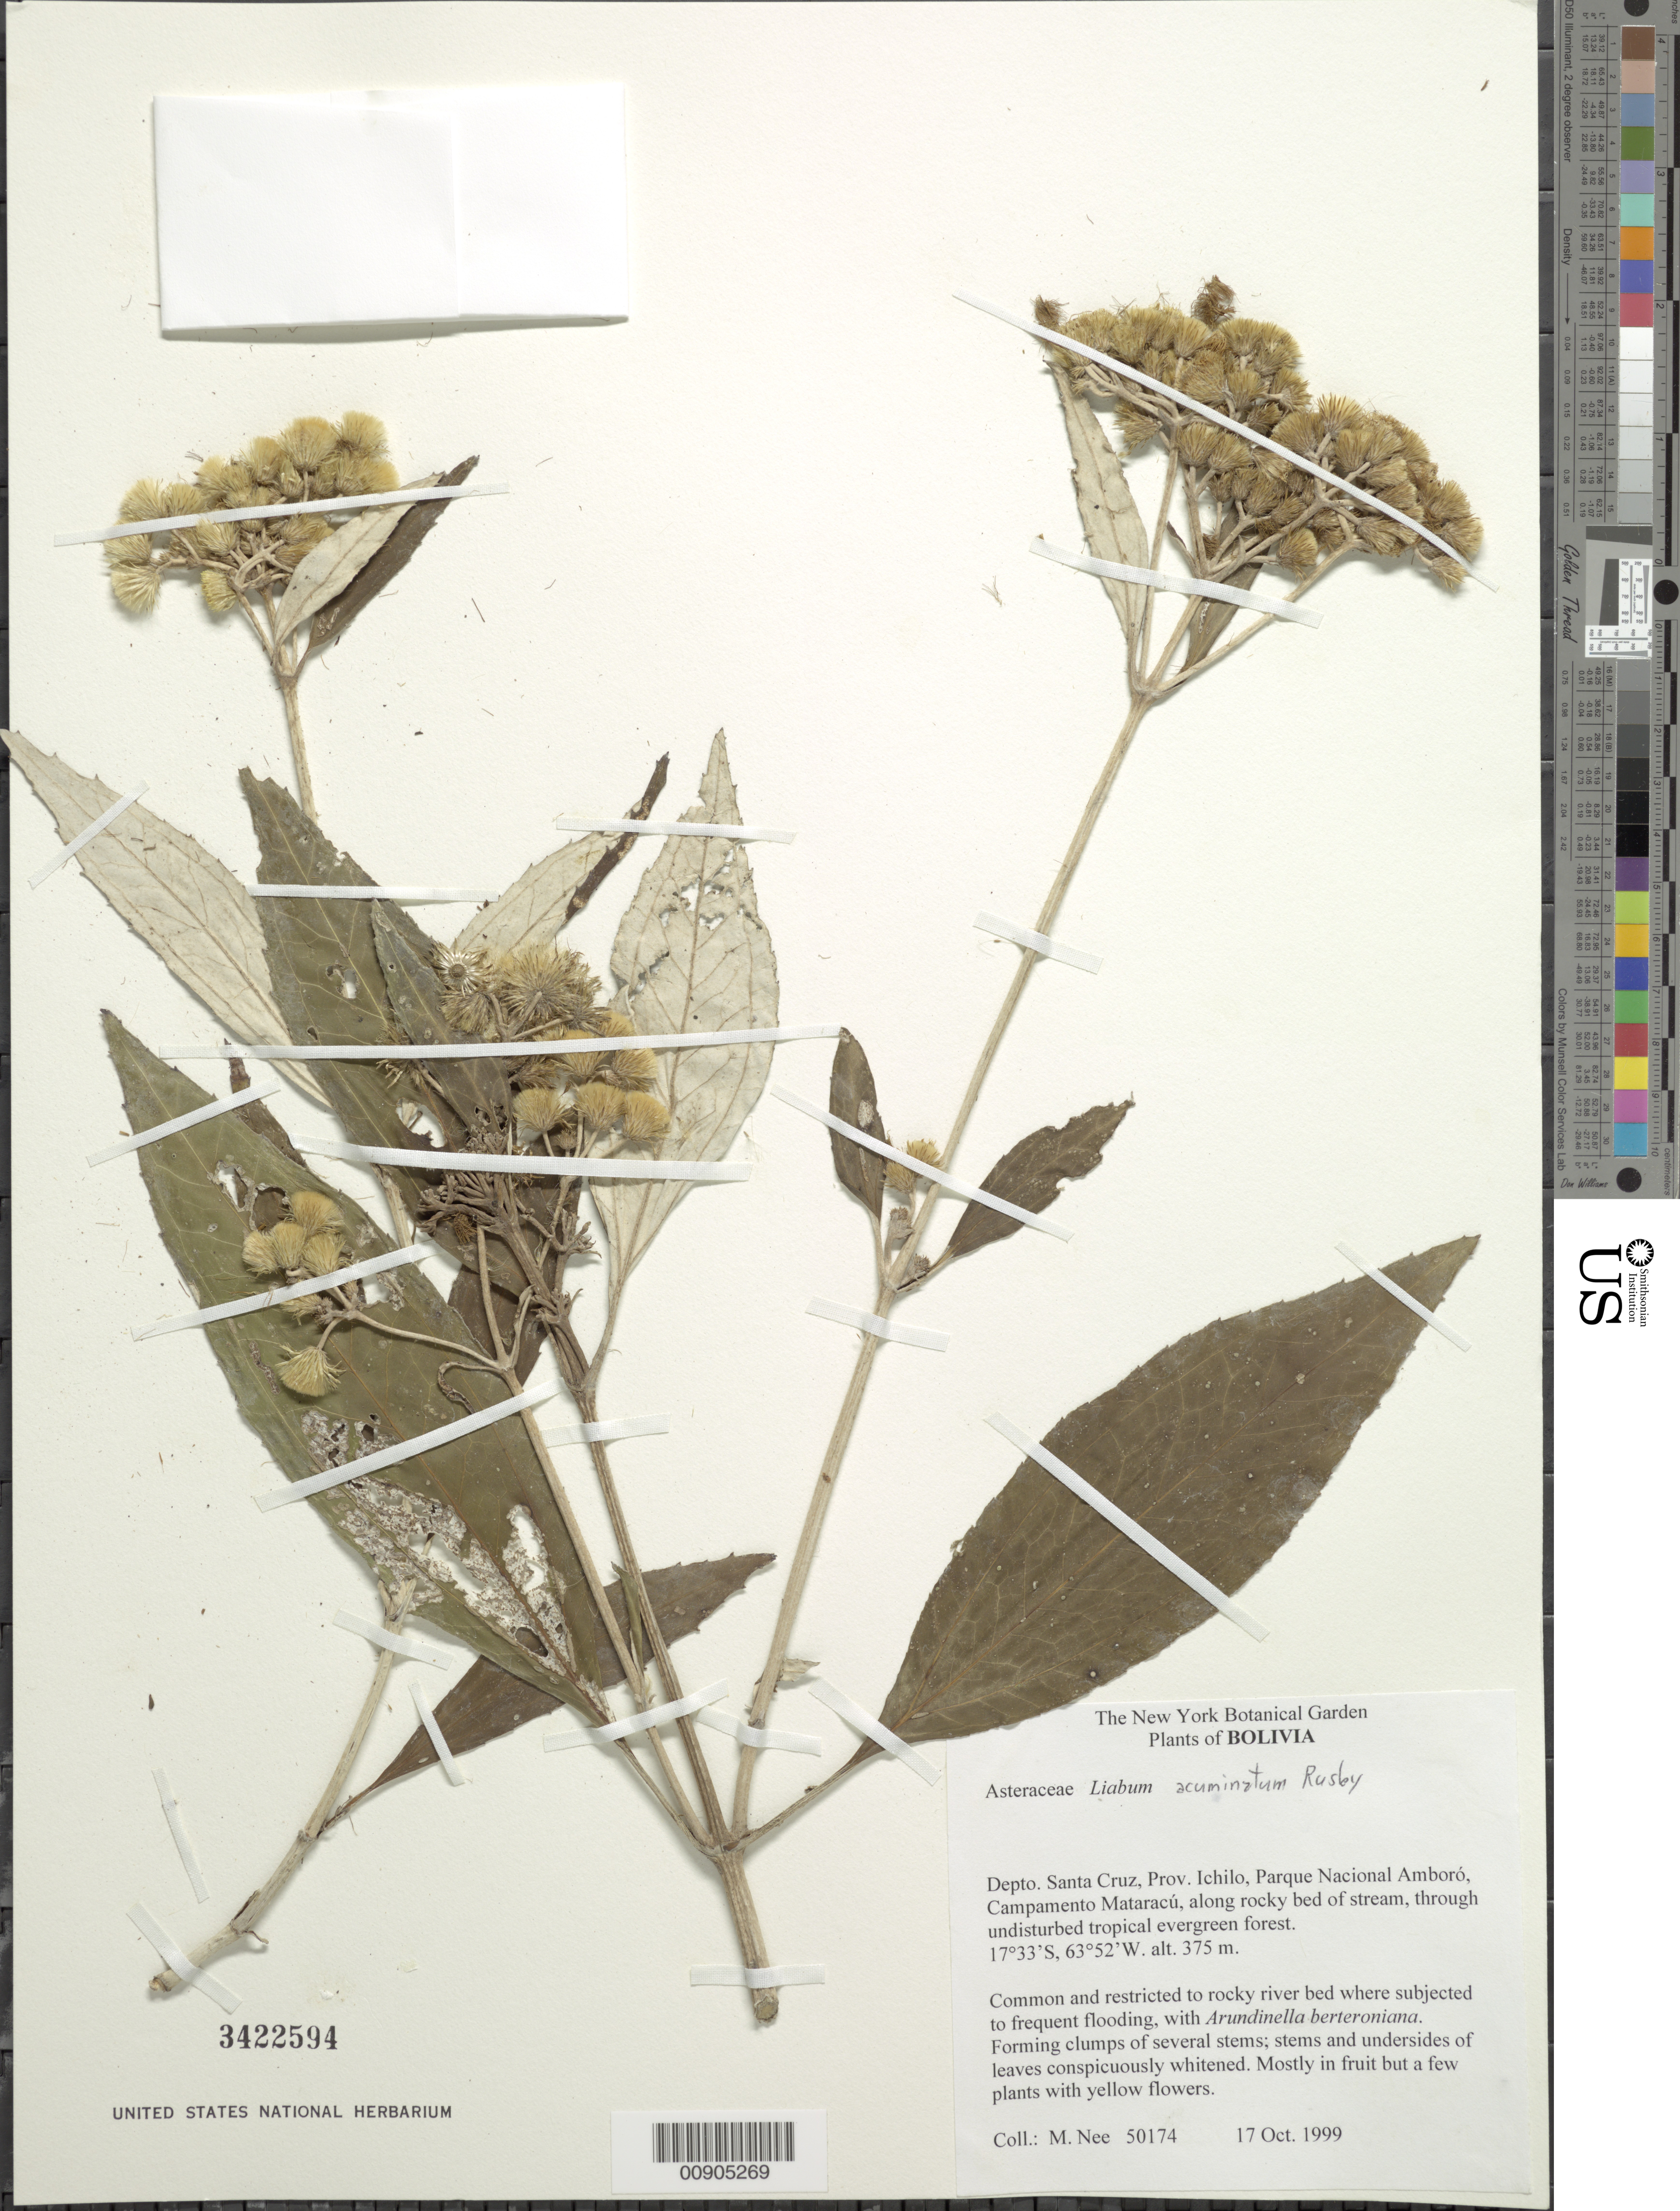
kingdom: Plantae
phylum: Tracheophyta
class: Magnoliopsida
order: Asterales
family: Asteraceae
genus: Liabum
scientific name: Liabum acuminatum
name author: Rusby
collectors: M. Nee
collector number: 50174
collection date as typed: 17 October 1999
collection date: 1999-10-17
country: Bolivia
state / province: Santa Cruz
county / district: Ichilo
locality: Parque Nacional Amboró, Campamento Mataracú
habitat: Through undisturbed tropical evergreen forest; restricted to rocky river bed where subjected to frequent flooding, with Arundinella berteroniana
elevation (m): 375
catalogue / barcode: US 3422594